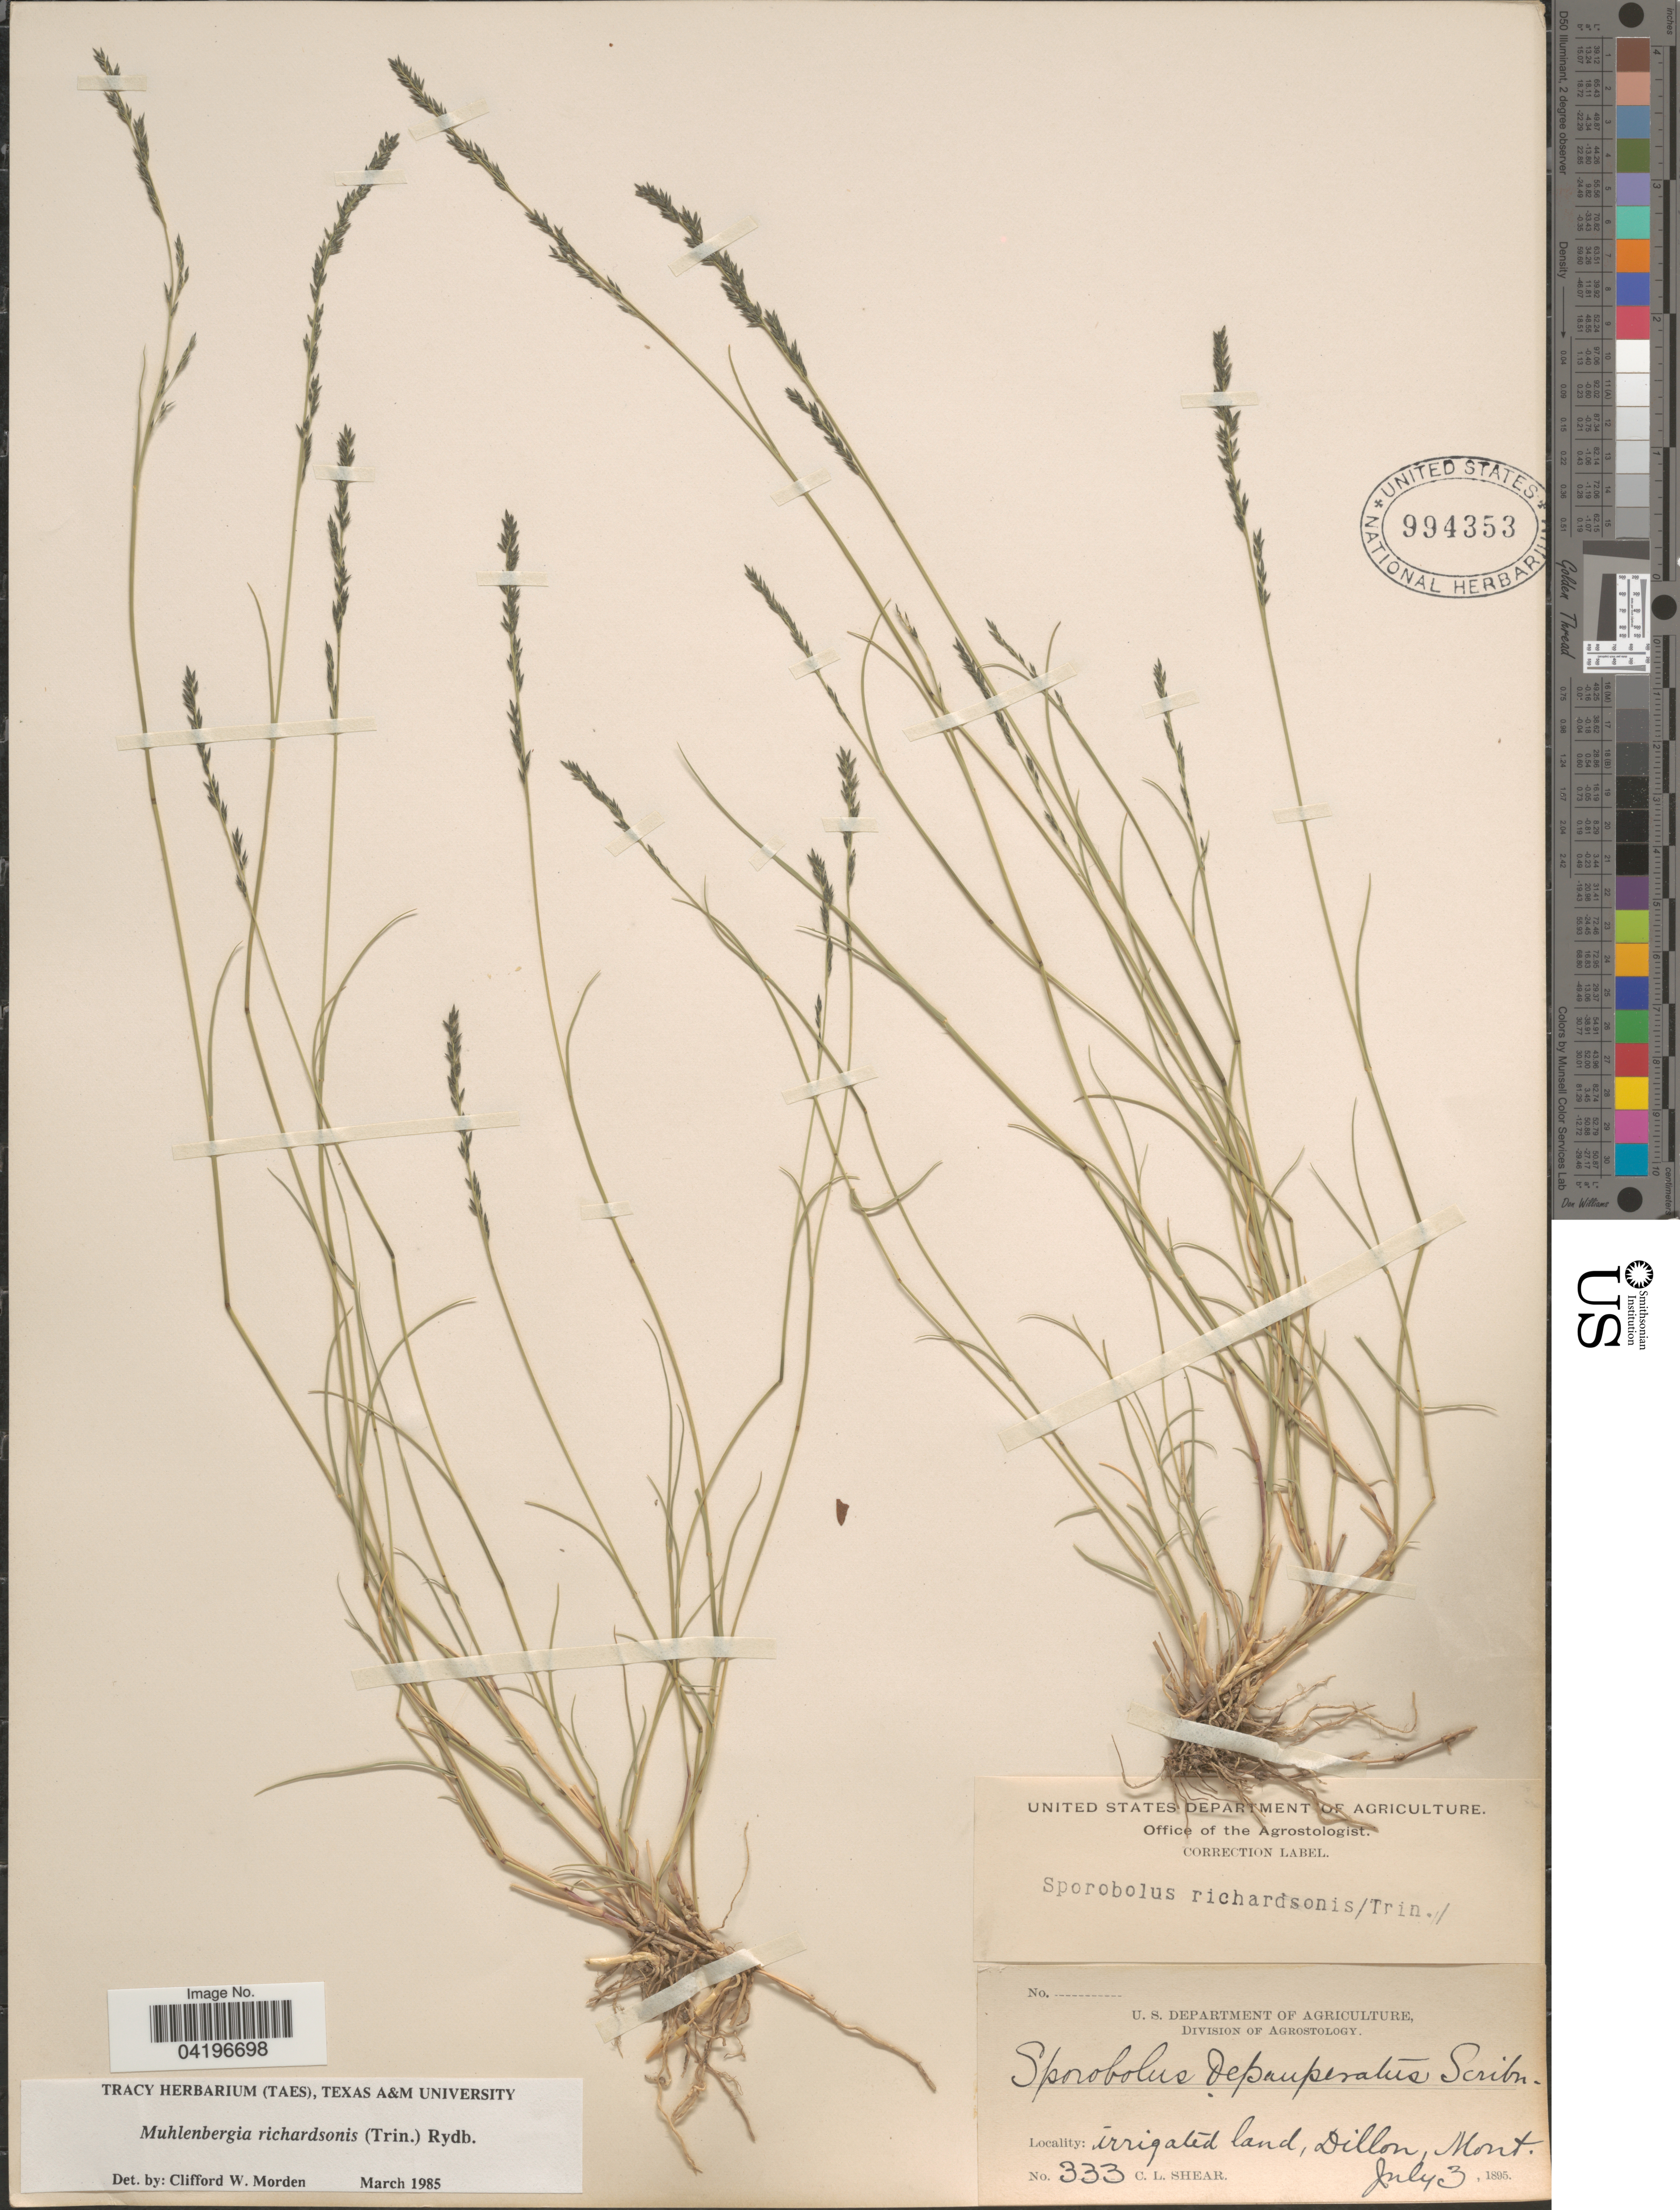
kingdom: Plantae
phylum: Tracheophyta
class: Liliopsida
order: Poales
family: Poaceae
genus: Muhlenbergia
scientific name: Muhlenbergia richardsonis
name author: (Trin.) Rydb.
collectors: C. L. Shear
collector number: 333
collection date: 1895-07-03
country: United States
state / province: Montana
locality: Dillon.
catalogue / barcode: US 994353